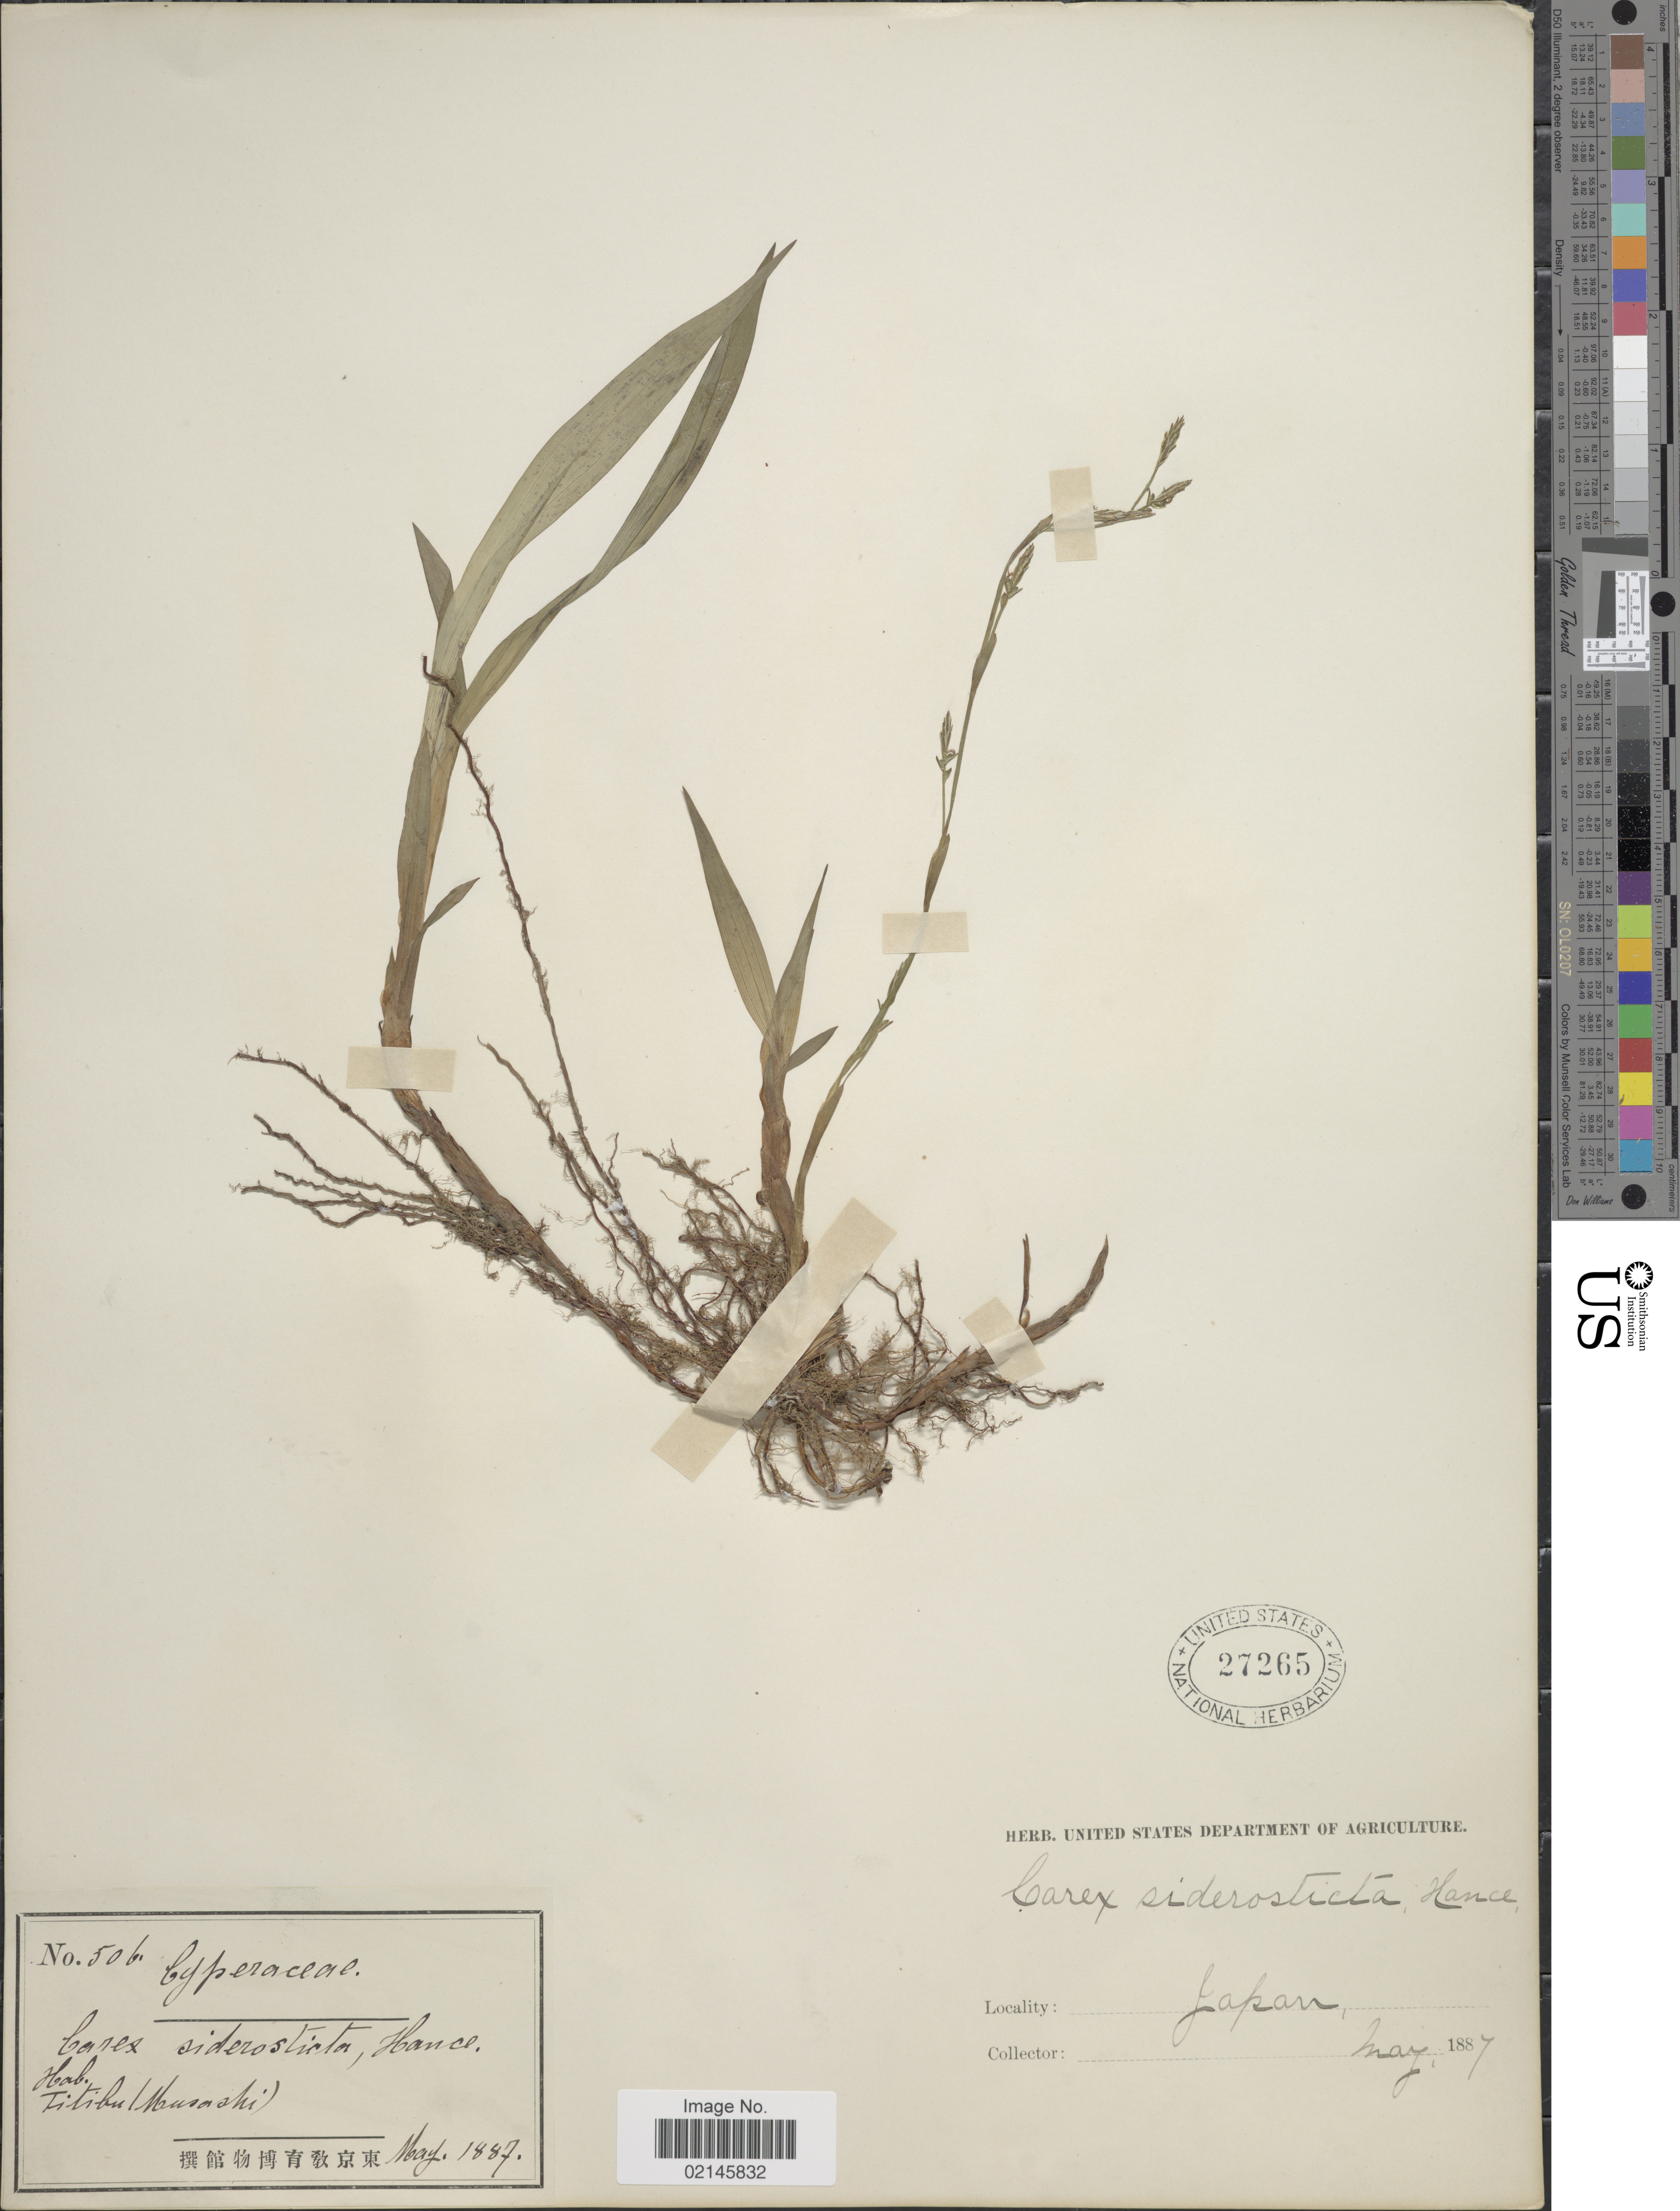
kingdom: Plantae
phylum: Tracheophyta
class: Liliopsida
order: Poales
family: Cyperaceae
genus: Carex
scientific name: Carex siderosticta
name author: Hance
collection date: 1887-05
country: Japan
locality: Titibu (Musashi)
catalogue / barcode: US 27265